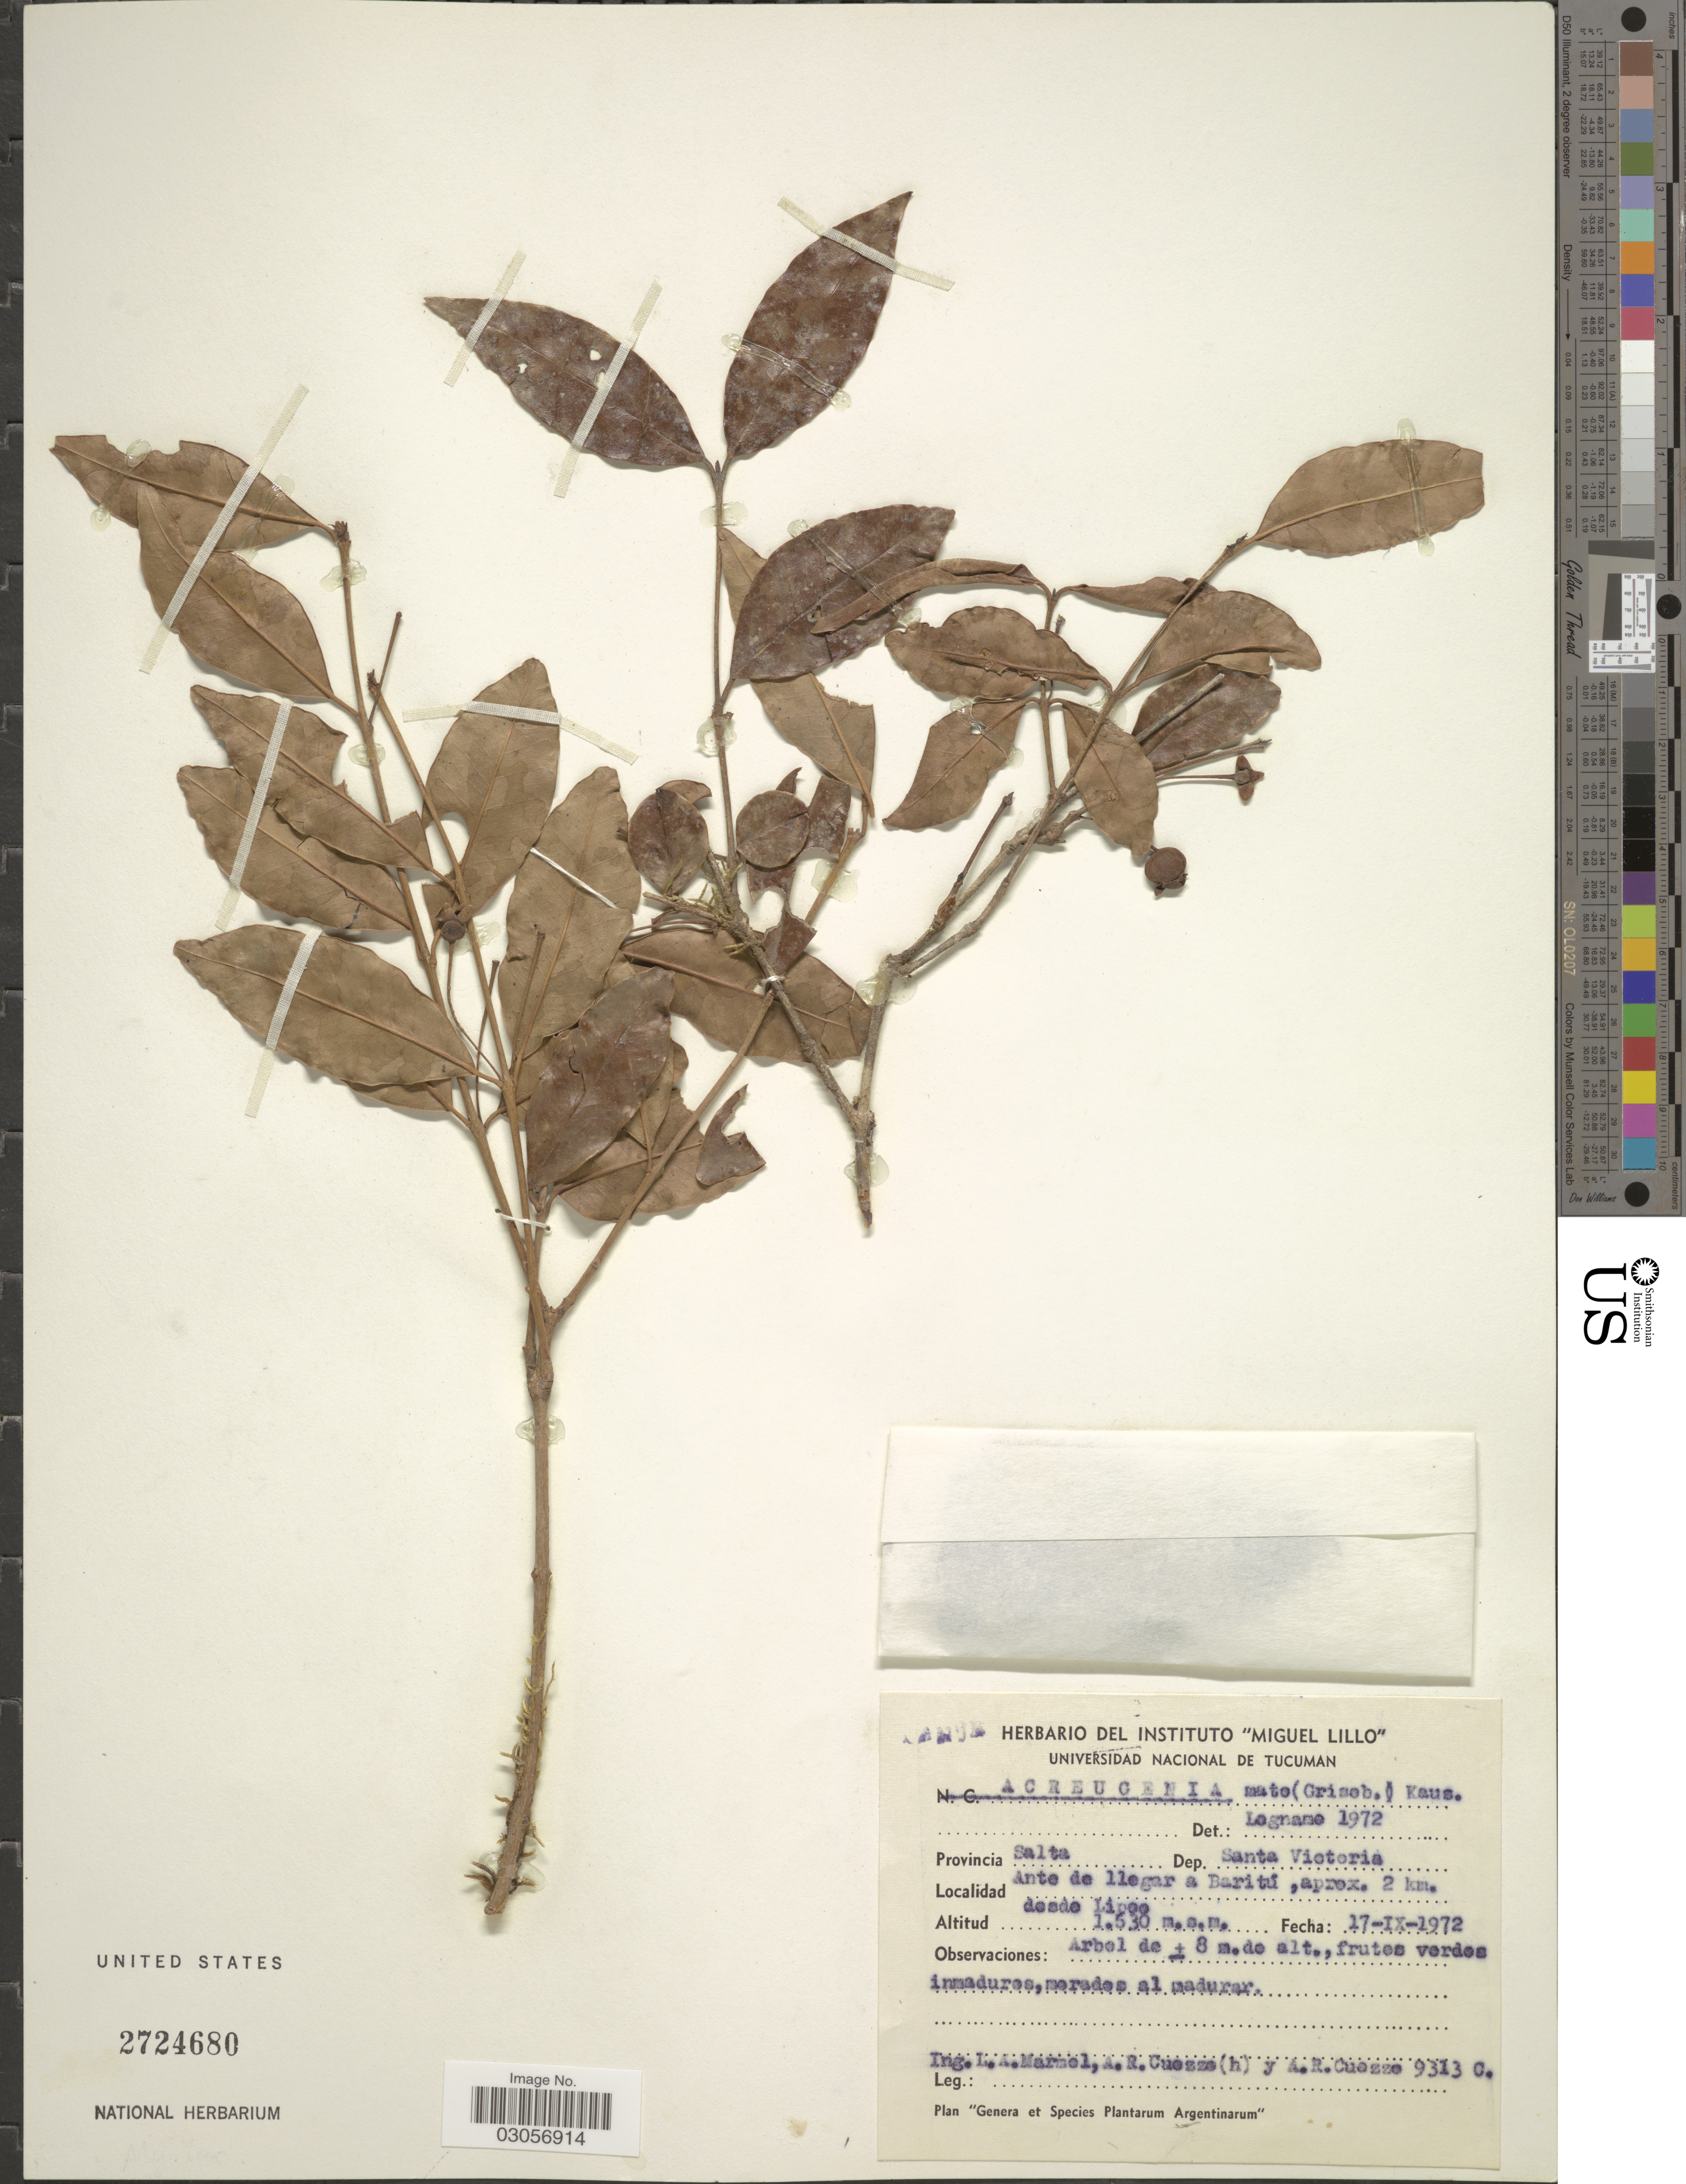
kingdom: Plantae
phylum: Tracheophyta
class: Magnoliopsida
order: Myrtales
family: Myrtaceae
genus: Myrcianthes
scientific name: Myrcianthes mato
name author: (Griseb.) McVaugh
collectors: I. Marmel, A. Cuezzo & A. Cuezzo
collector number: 9313C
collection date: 1972-09-17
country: Argentina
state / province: Salta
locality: Dep. Santa Victoria, Ante de llegar a Baritú, aprox. 2 km. desde Lipoo.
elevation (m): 1630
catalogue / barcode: US 2724680